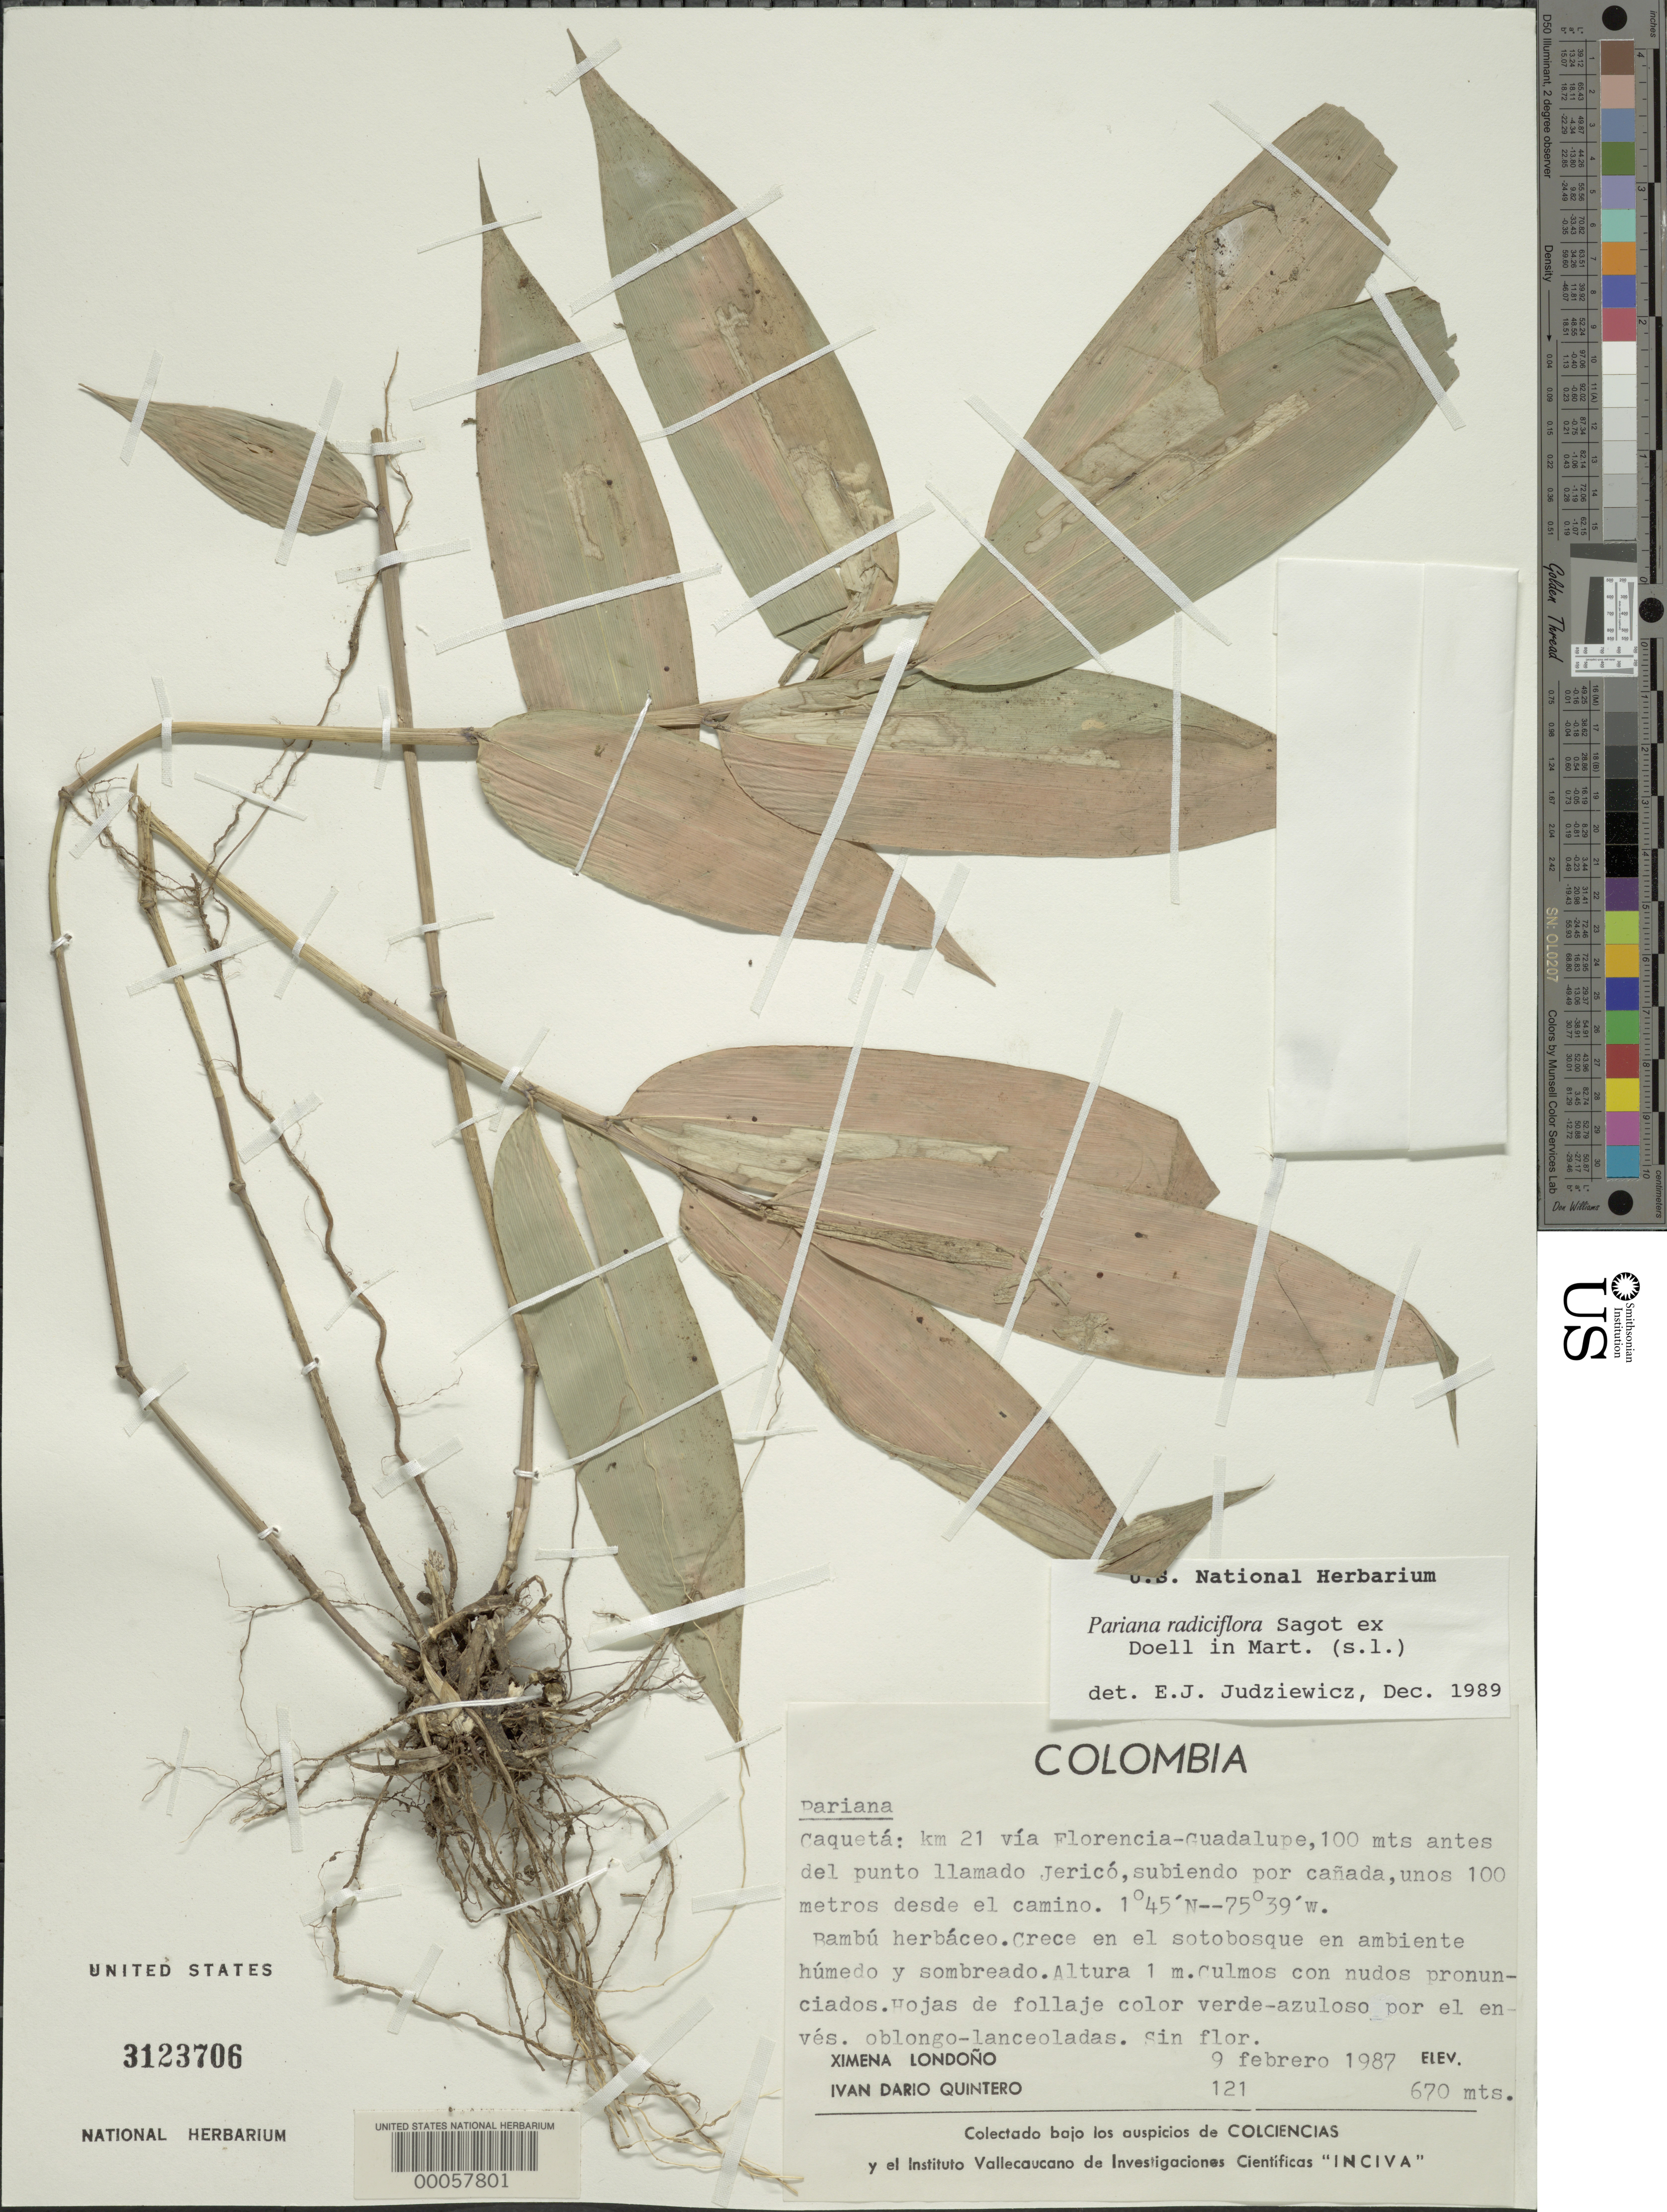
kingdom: Plantae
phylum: Tracheophyta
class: Liliopsida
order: Poales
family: Poaceae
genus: Pariana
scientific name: Pariana sp.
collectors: X. Londoño & I. Quintero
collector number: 121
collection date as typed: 09 Feb 1987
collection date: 1987-02-09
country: Colombia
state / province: Caquetá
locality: Km 21 of the Florencia-Guadalupe road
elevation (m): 670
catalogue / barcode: US 3123706